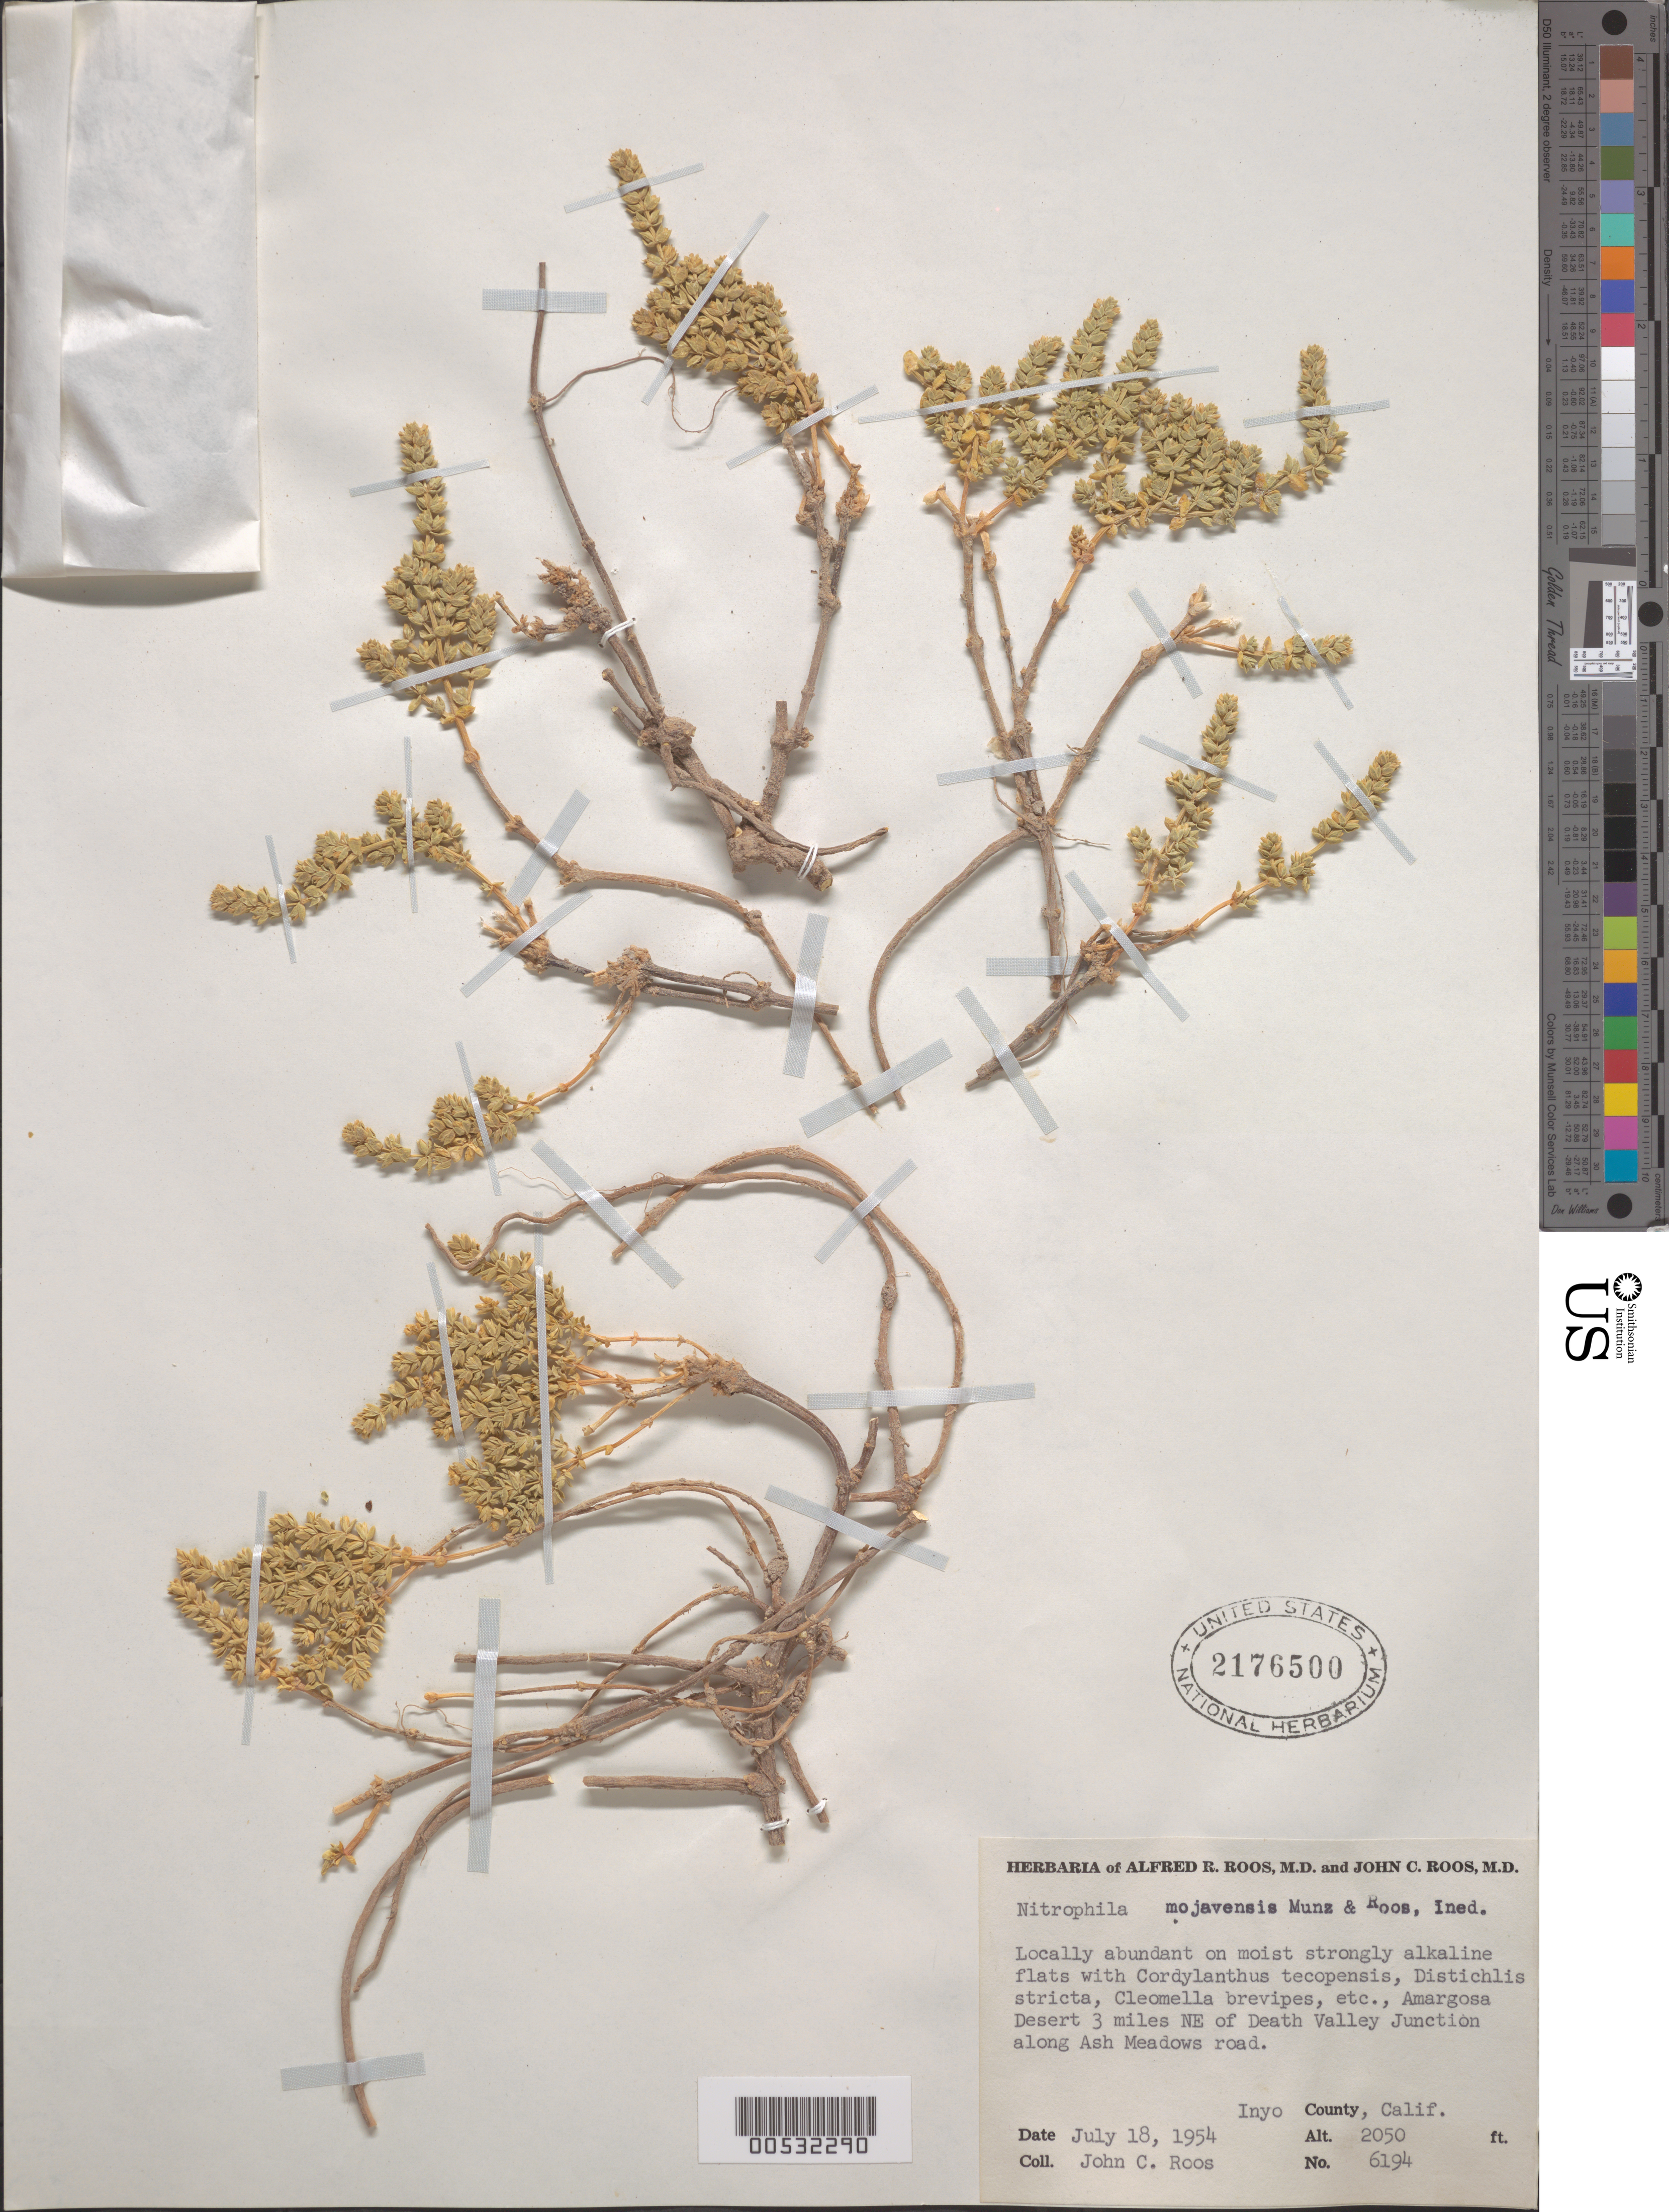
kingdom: Plantae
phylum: Tracheophyta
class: Magnoliopsida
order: Caryophyllales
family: Amaranthaceae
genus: Nitrophila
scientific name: Nitrophila mohavensis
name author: Munz & J.C. Roos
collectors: J. C. Roos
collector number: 6194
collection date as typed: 18 Jul 1954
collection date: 1954-07-18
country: United States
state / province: California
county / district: Inyo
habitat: Locally adbundant on moist strongly alkaline flats with Cordylanthus tecopensis, Distichlis stricta, and Clemella brecvipes.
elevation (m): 624.8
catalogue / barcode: US 2176500